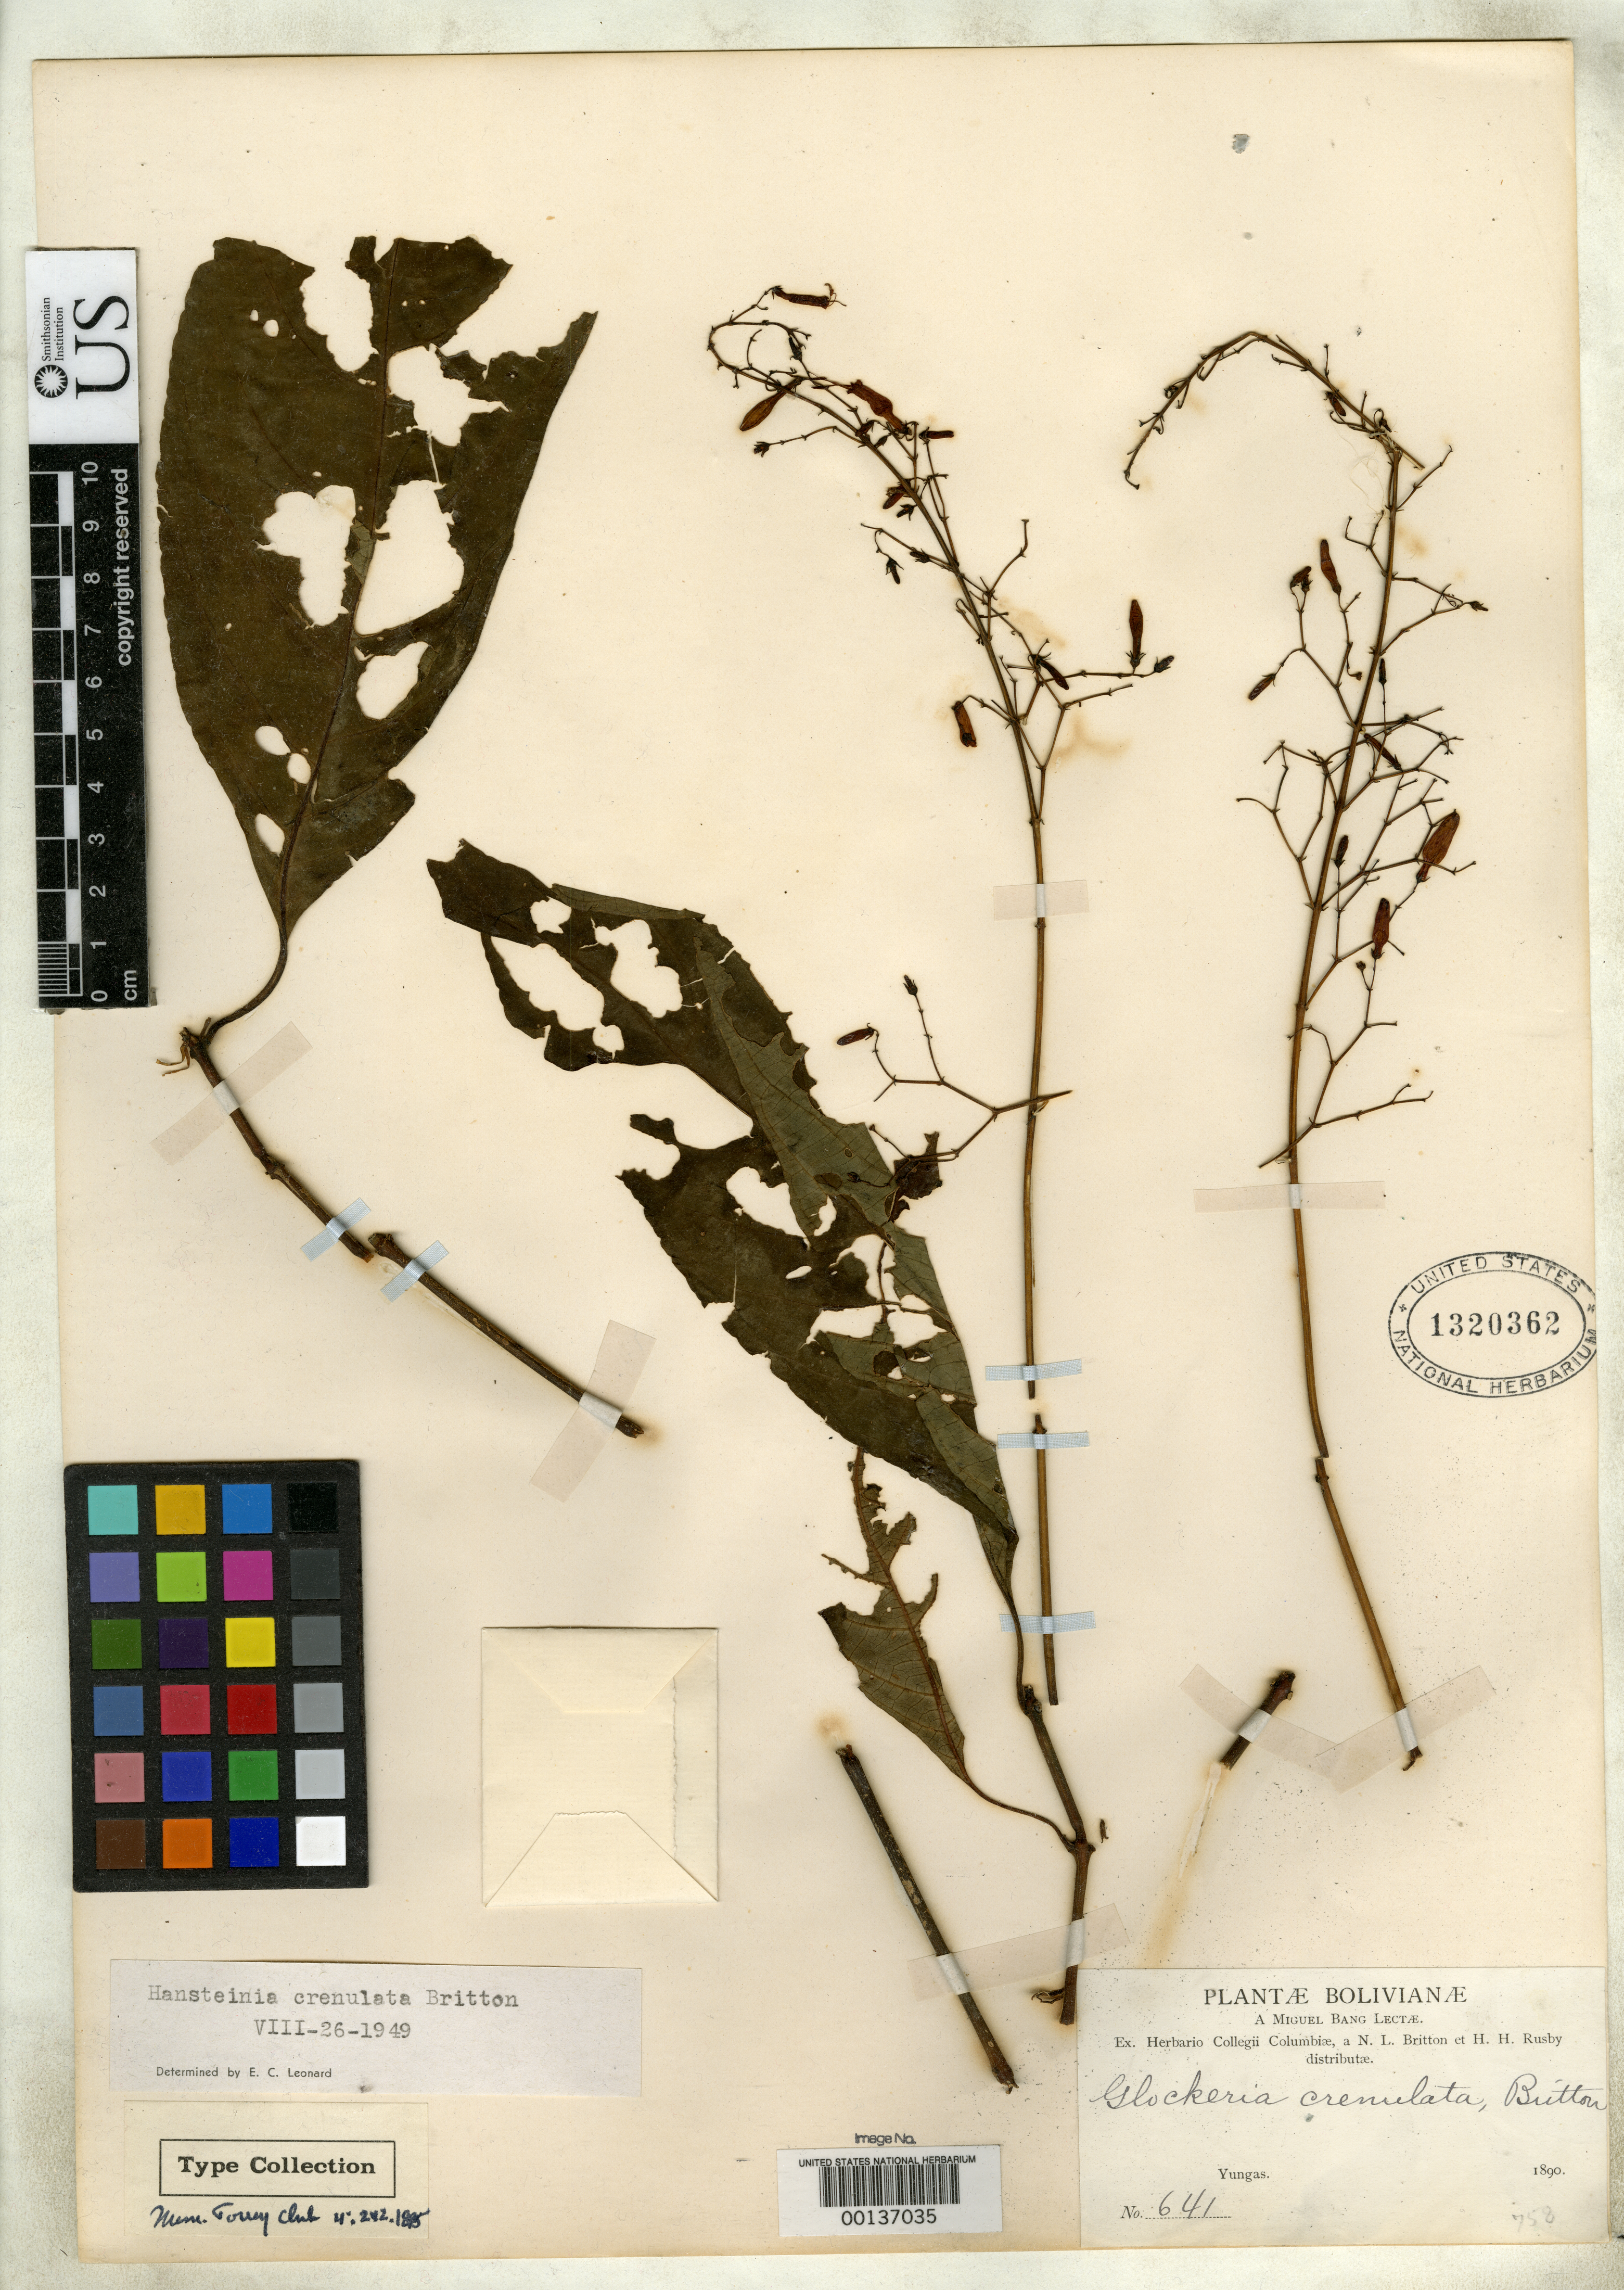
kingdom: Plantae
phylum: Tracheophyta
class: Magnoliopsida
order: Lamiales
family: Acanthaceae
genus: Hansteinia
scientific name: Hansteinia crenulata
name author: Britton ex Rusby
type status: Isosyntype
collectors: M. Bang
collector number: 461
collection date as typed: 1890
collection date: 1890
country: Bolivia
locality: Yungas.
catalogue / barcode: US 1320362